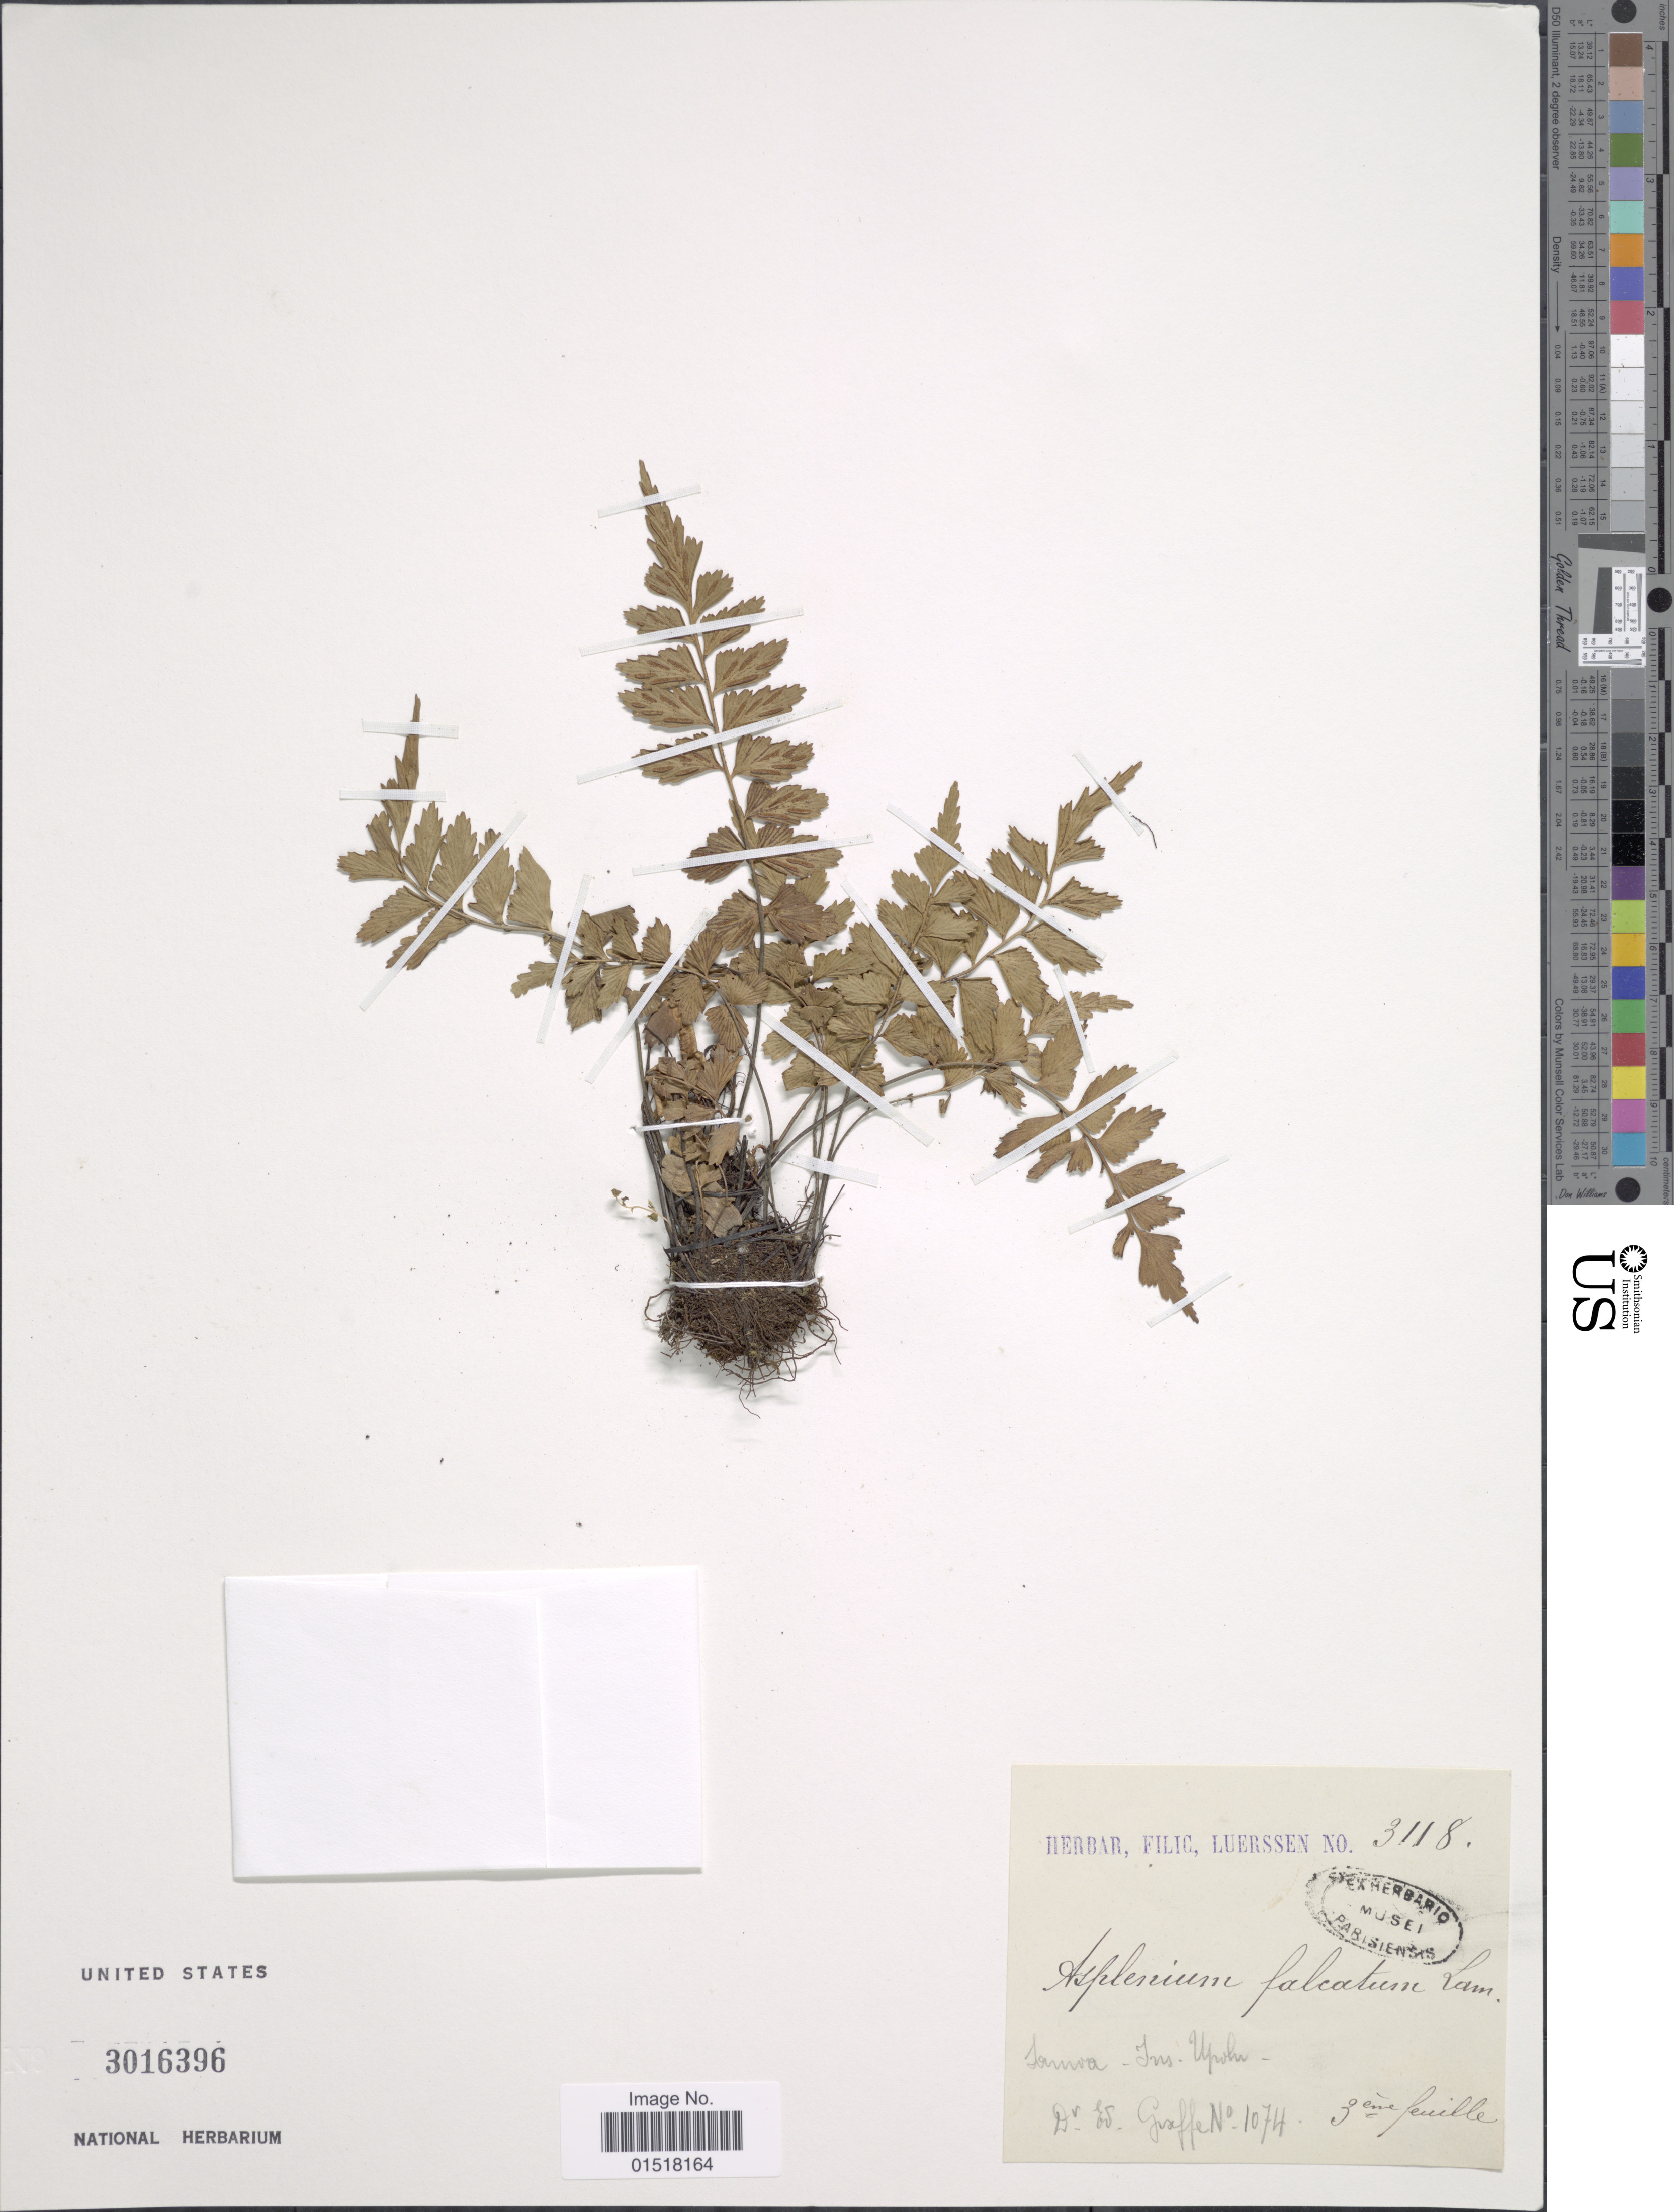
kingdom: Plantae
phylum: Tracheophyta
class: Polypodiopsida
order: Polypodiales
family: Aspleniaceae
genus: Asplenium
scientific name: Asplenium polyodon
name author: G. Forst.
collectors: E. Graeffe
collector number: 1074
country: Samoa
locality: Samoa - Ins. Upolu.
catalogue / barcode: US 3016396